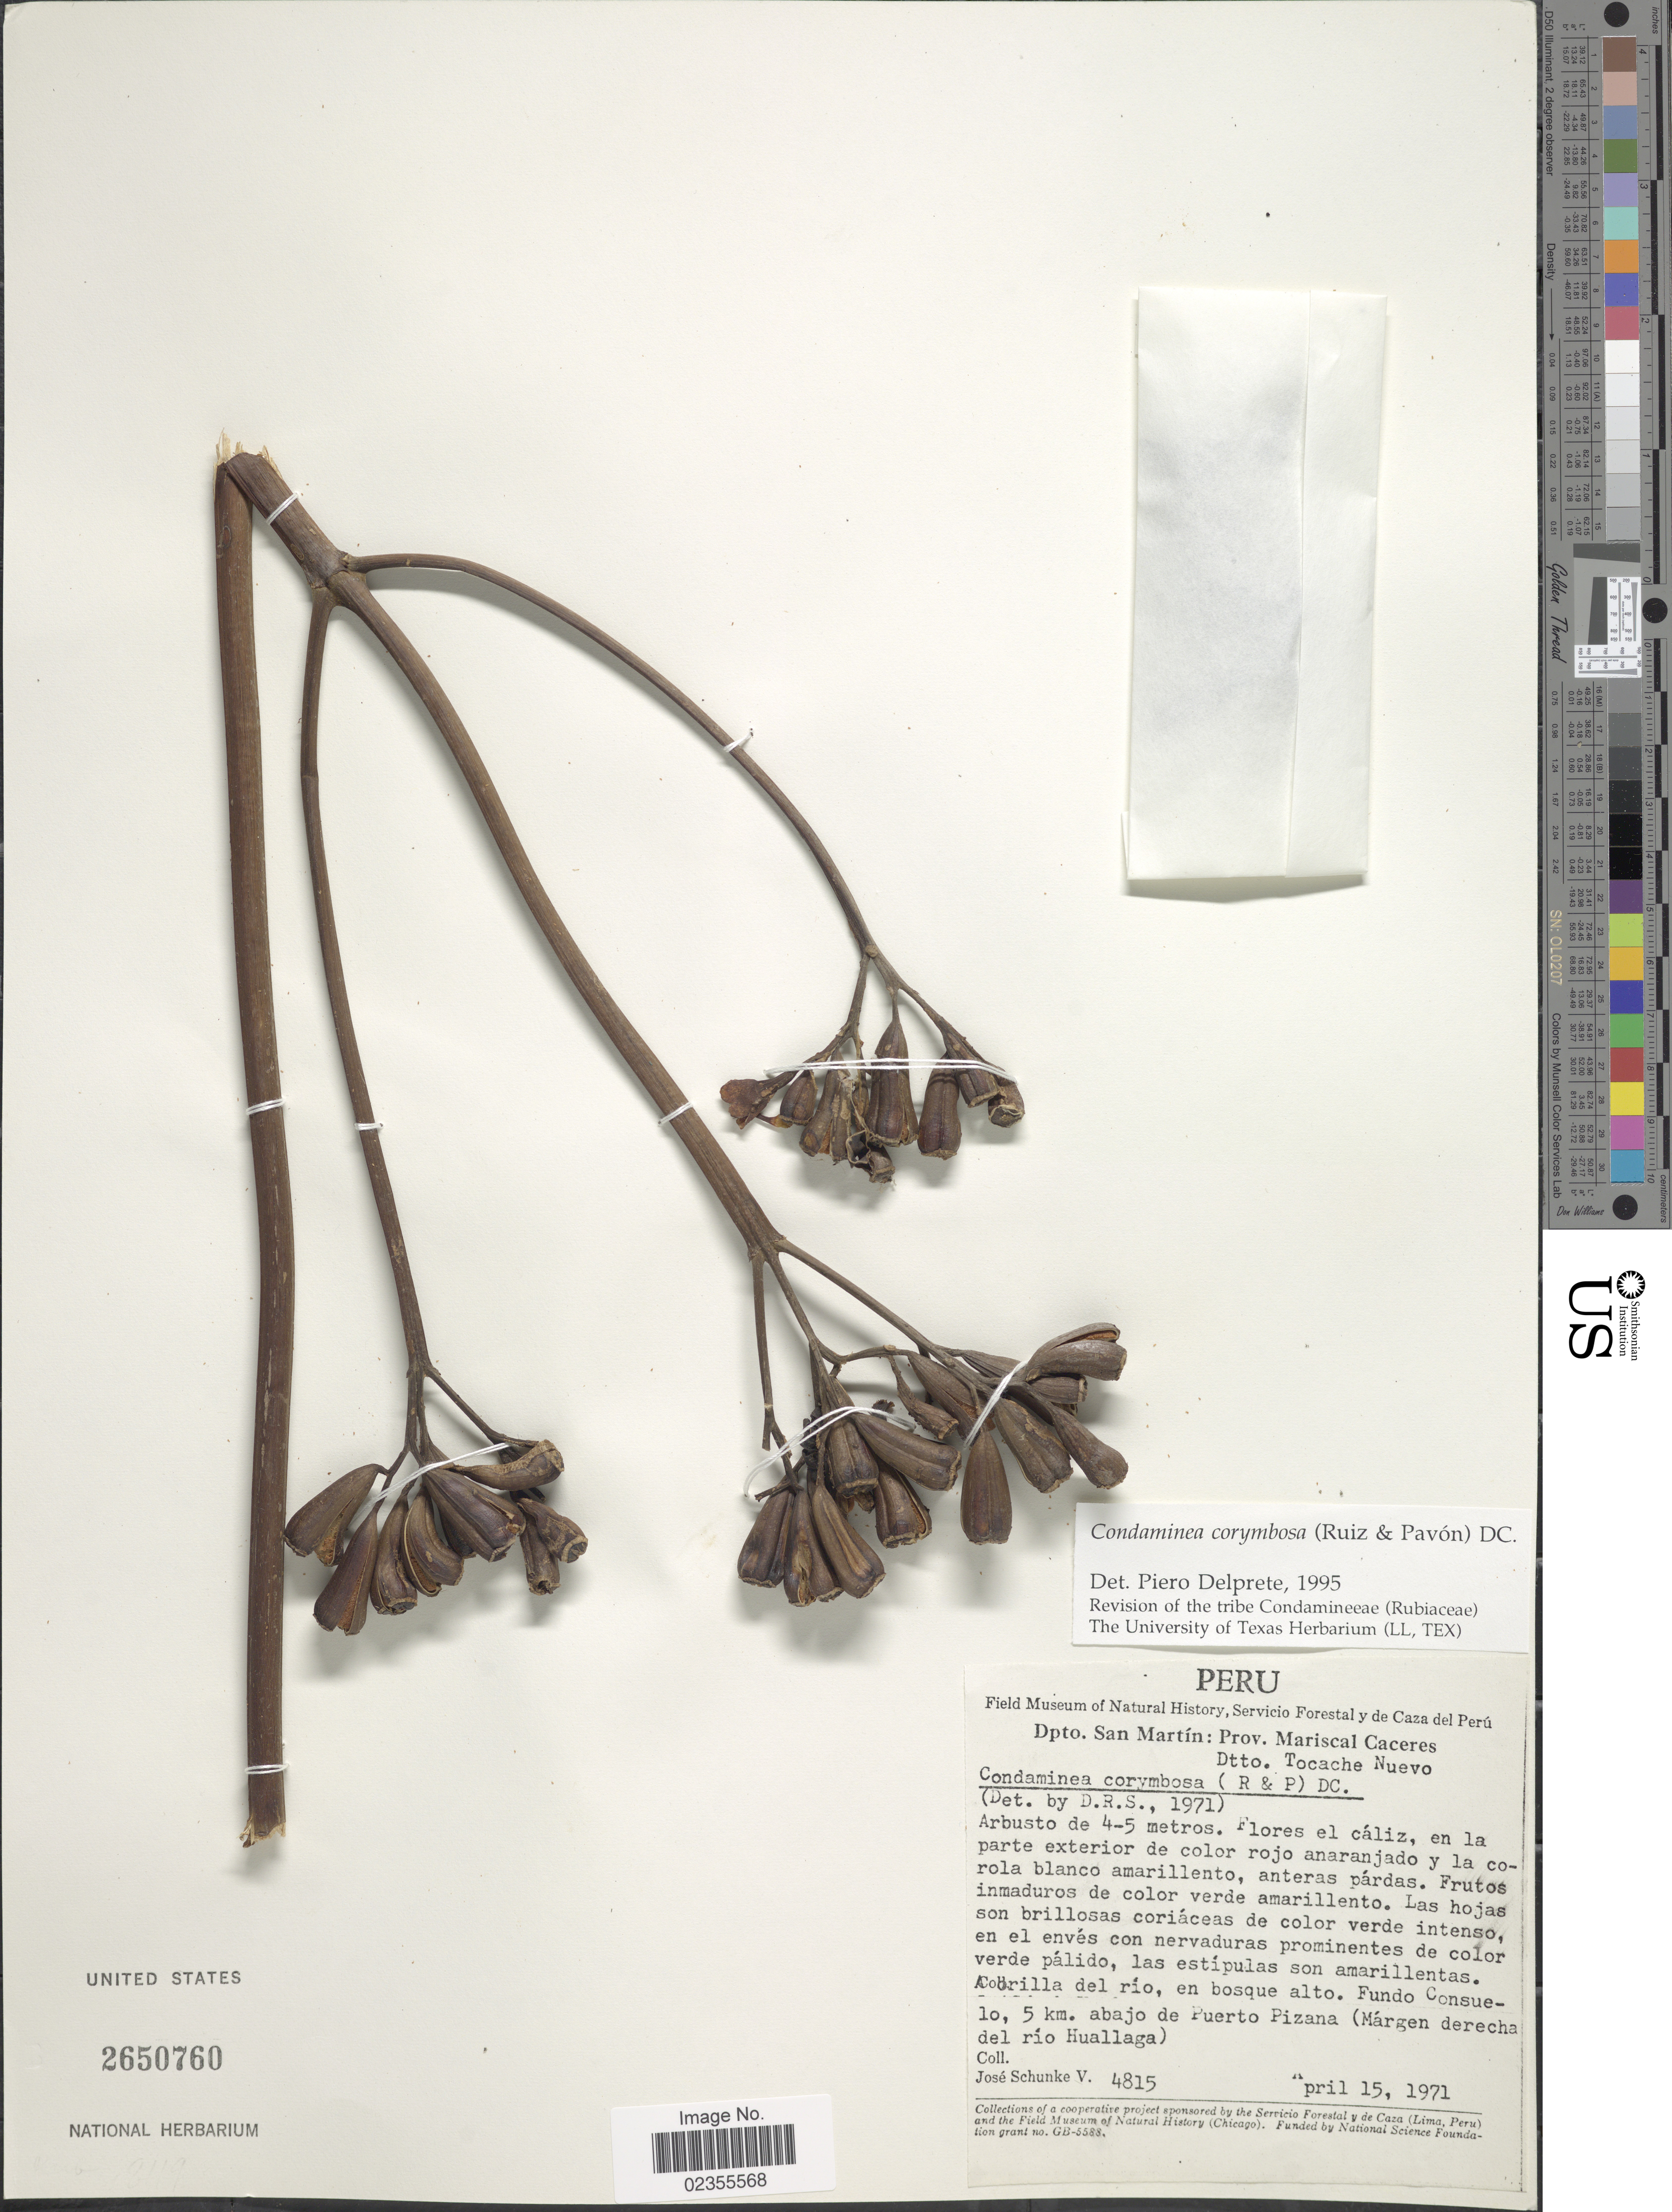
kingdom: Plantae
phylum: Tracheophyta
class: Magnoliopsida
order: Gentianales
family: Rubiaceae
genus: Condaminea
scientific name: Condaminea corymbosa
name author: (Ruiz & Pav.) DC.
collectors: J. Schunke Vigo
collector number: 4815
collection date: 1971-04-15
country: Peru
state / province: San Martín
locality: Prov. Mariscal Caceres. Dtto. Tocache Nuevo. Fundo Consuelo, 5 km. abajo de Puerto Pizana (Margen derecha del rio Huallaga)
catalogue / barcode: US 2650760